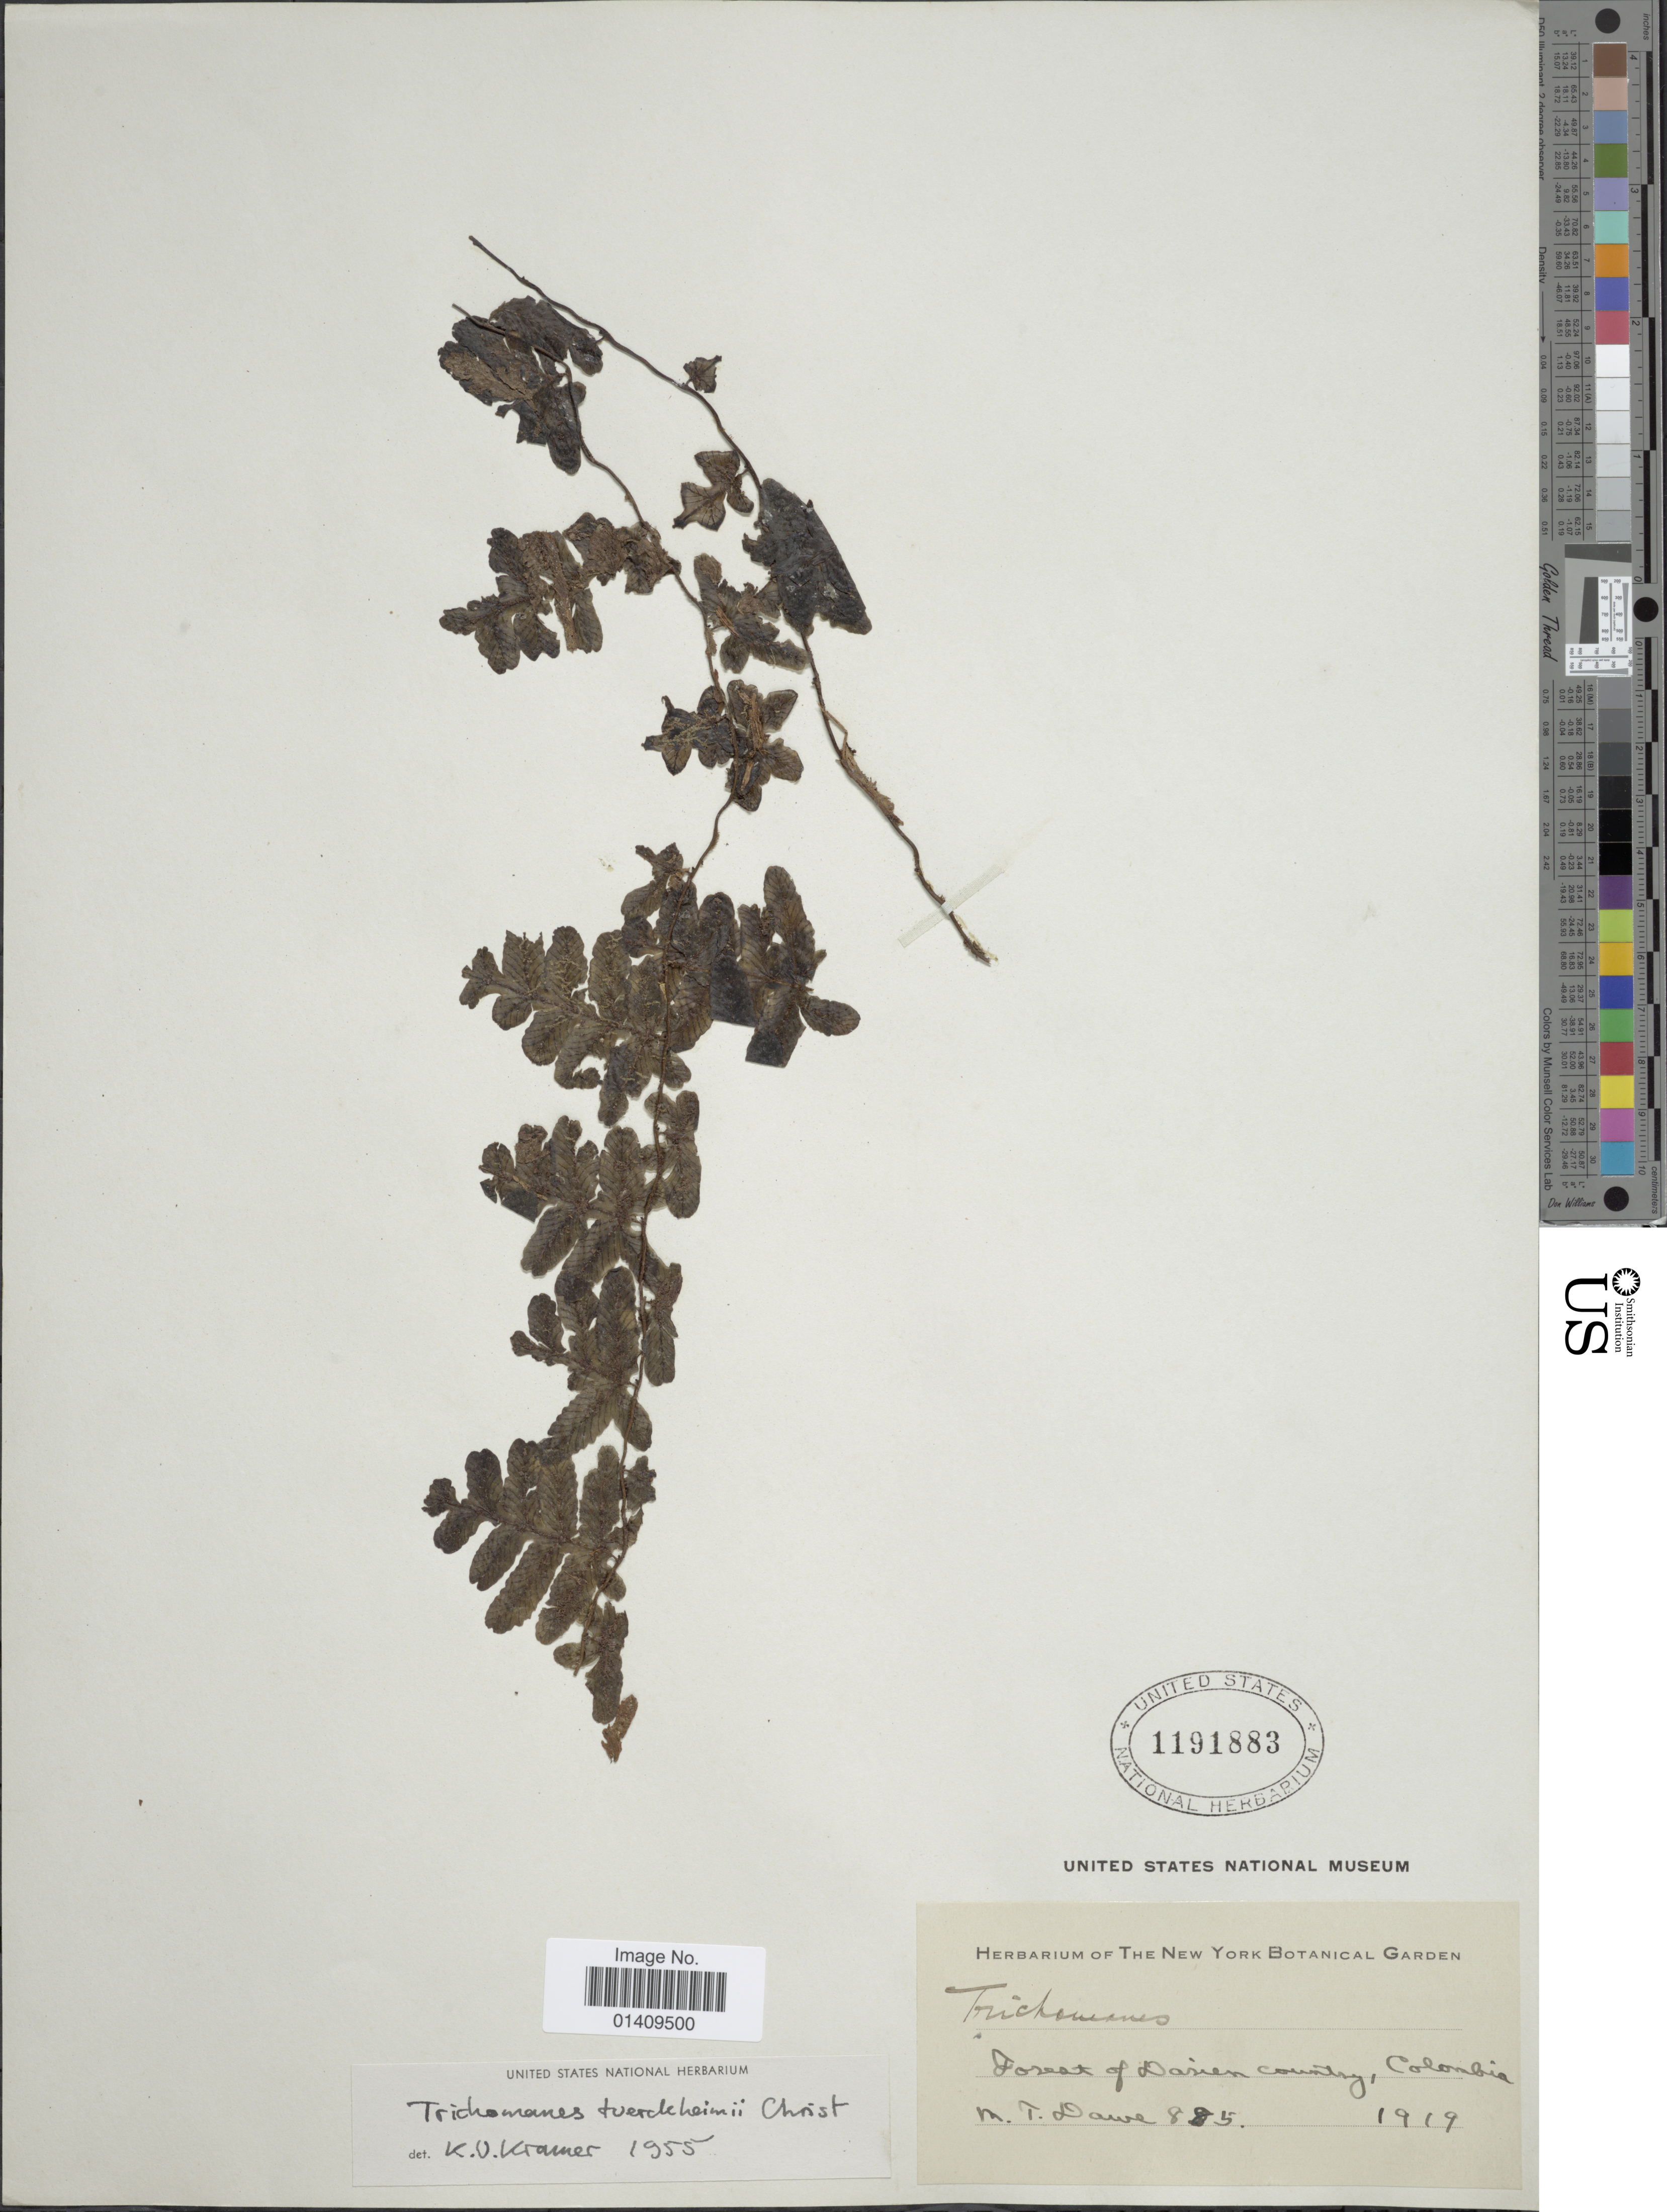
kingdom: Plantae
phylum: Tracheophyta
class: Polypodiopsida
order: Hymenophyllales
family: Hymenophyllaceae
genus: Trichomanes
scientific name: Trichomanes tuerckheimii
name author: Christ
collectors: M. T. Dawe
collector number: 885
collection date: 1919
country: Colombia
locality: Forest of Darien country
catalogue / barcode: US 1191883